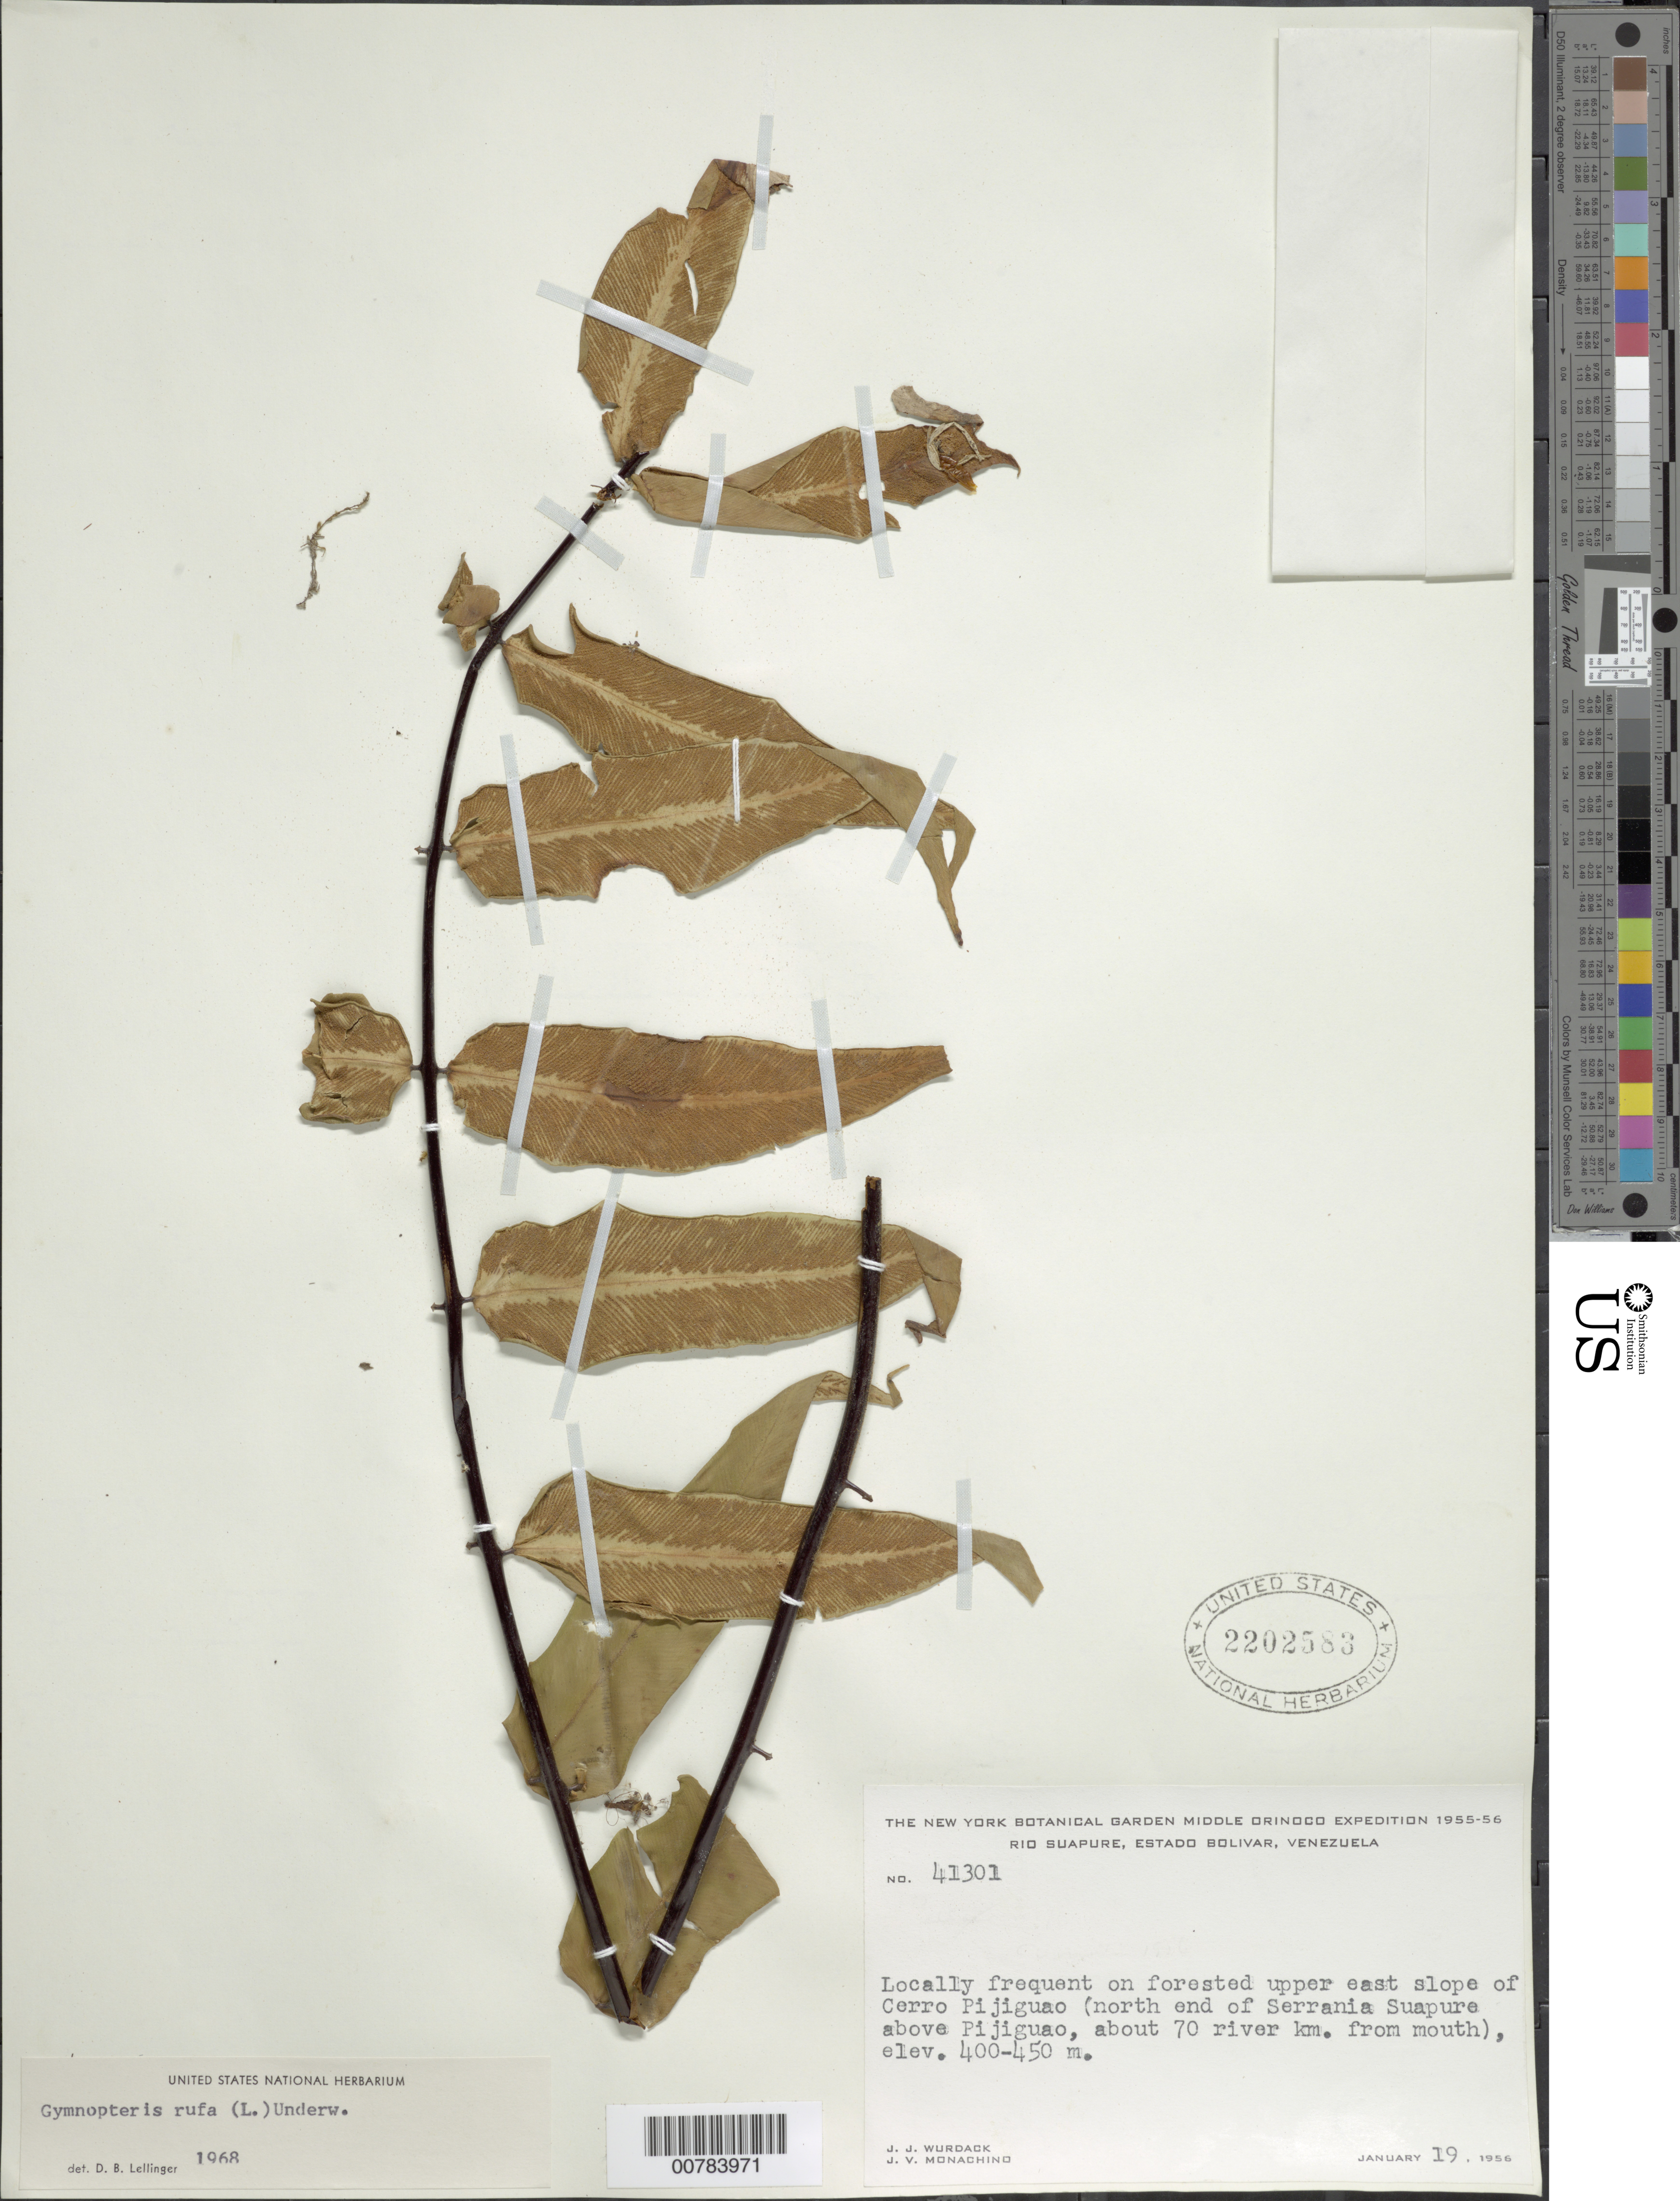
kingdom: Plantae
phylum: Tracheophyta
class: Polypodiopsida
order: Polypodiales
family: Pteridaceae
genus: Hemionitis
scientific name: Hemionitis rufa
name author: (L.) Sw.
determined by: Lellinger, David B., (BOT), Smithsonian Institution - National Museum of Natural History (UNITED STATES)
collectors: J. J. Wurdack & J. V. Monachino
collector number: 41301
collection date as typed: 19-Jan-56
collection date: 1956-01-19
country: Venezuela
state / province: Bolívar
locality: Cerro Pijiguao, upper E slope, N end of Serrania Suapure above Pijiguao, about 70 river km from mouth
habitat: East slopes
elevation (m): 400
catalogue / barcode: US 2202583